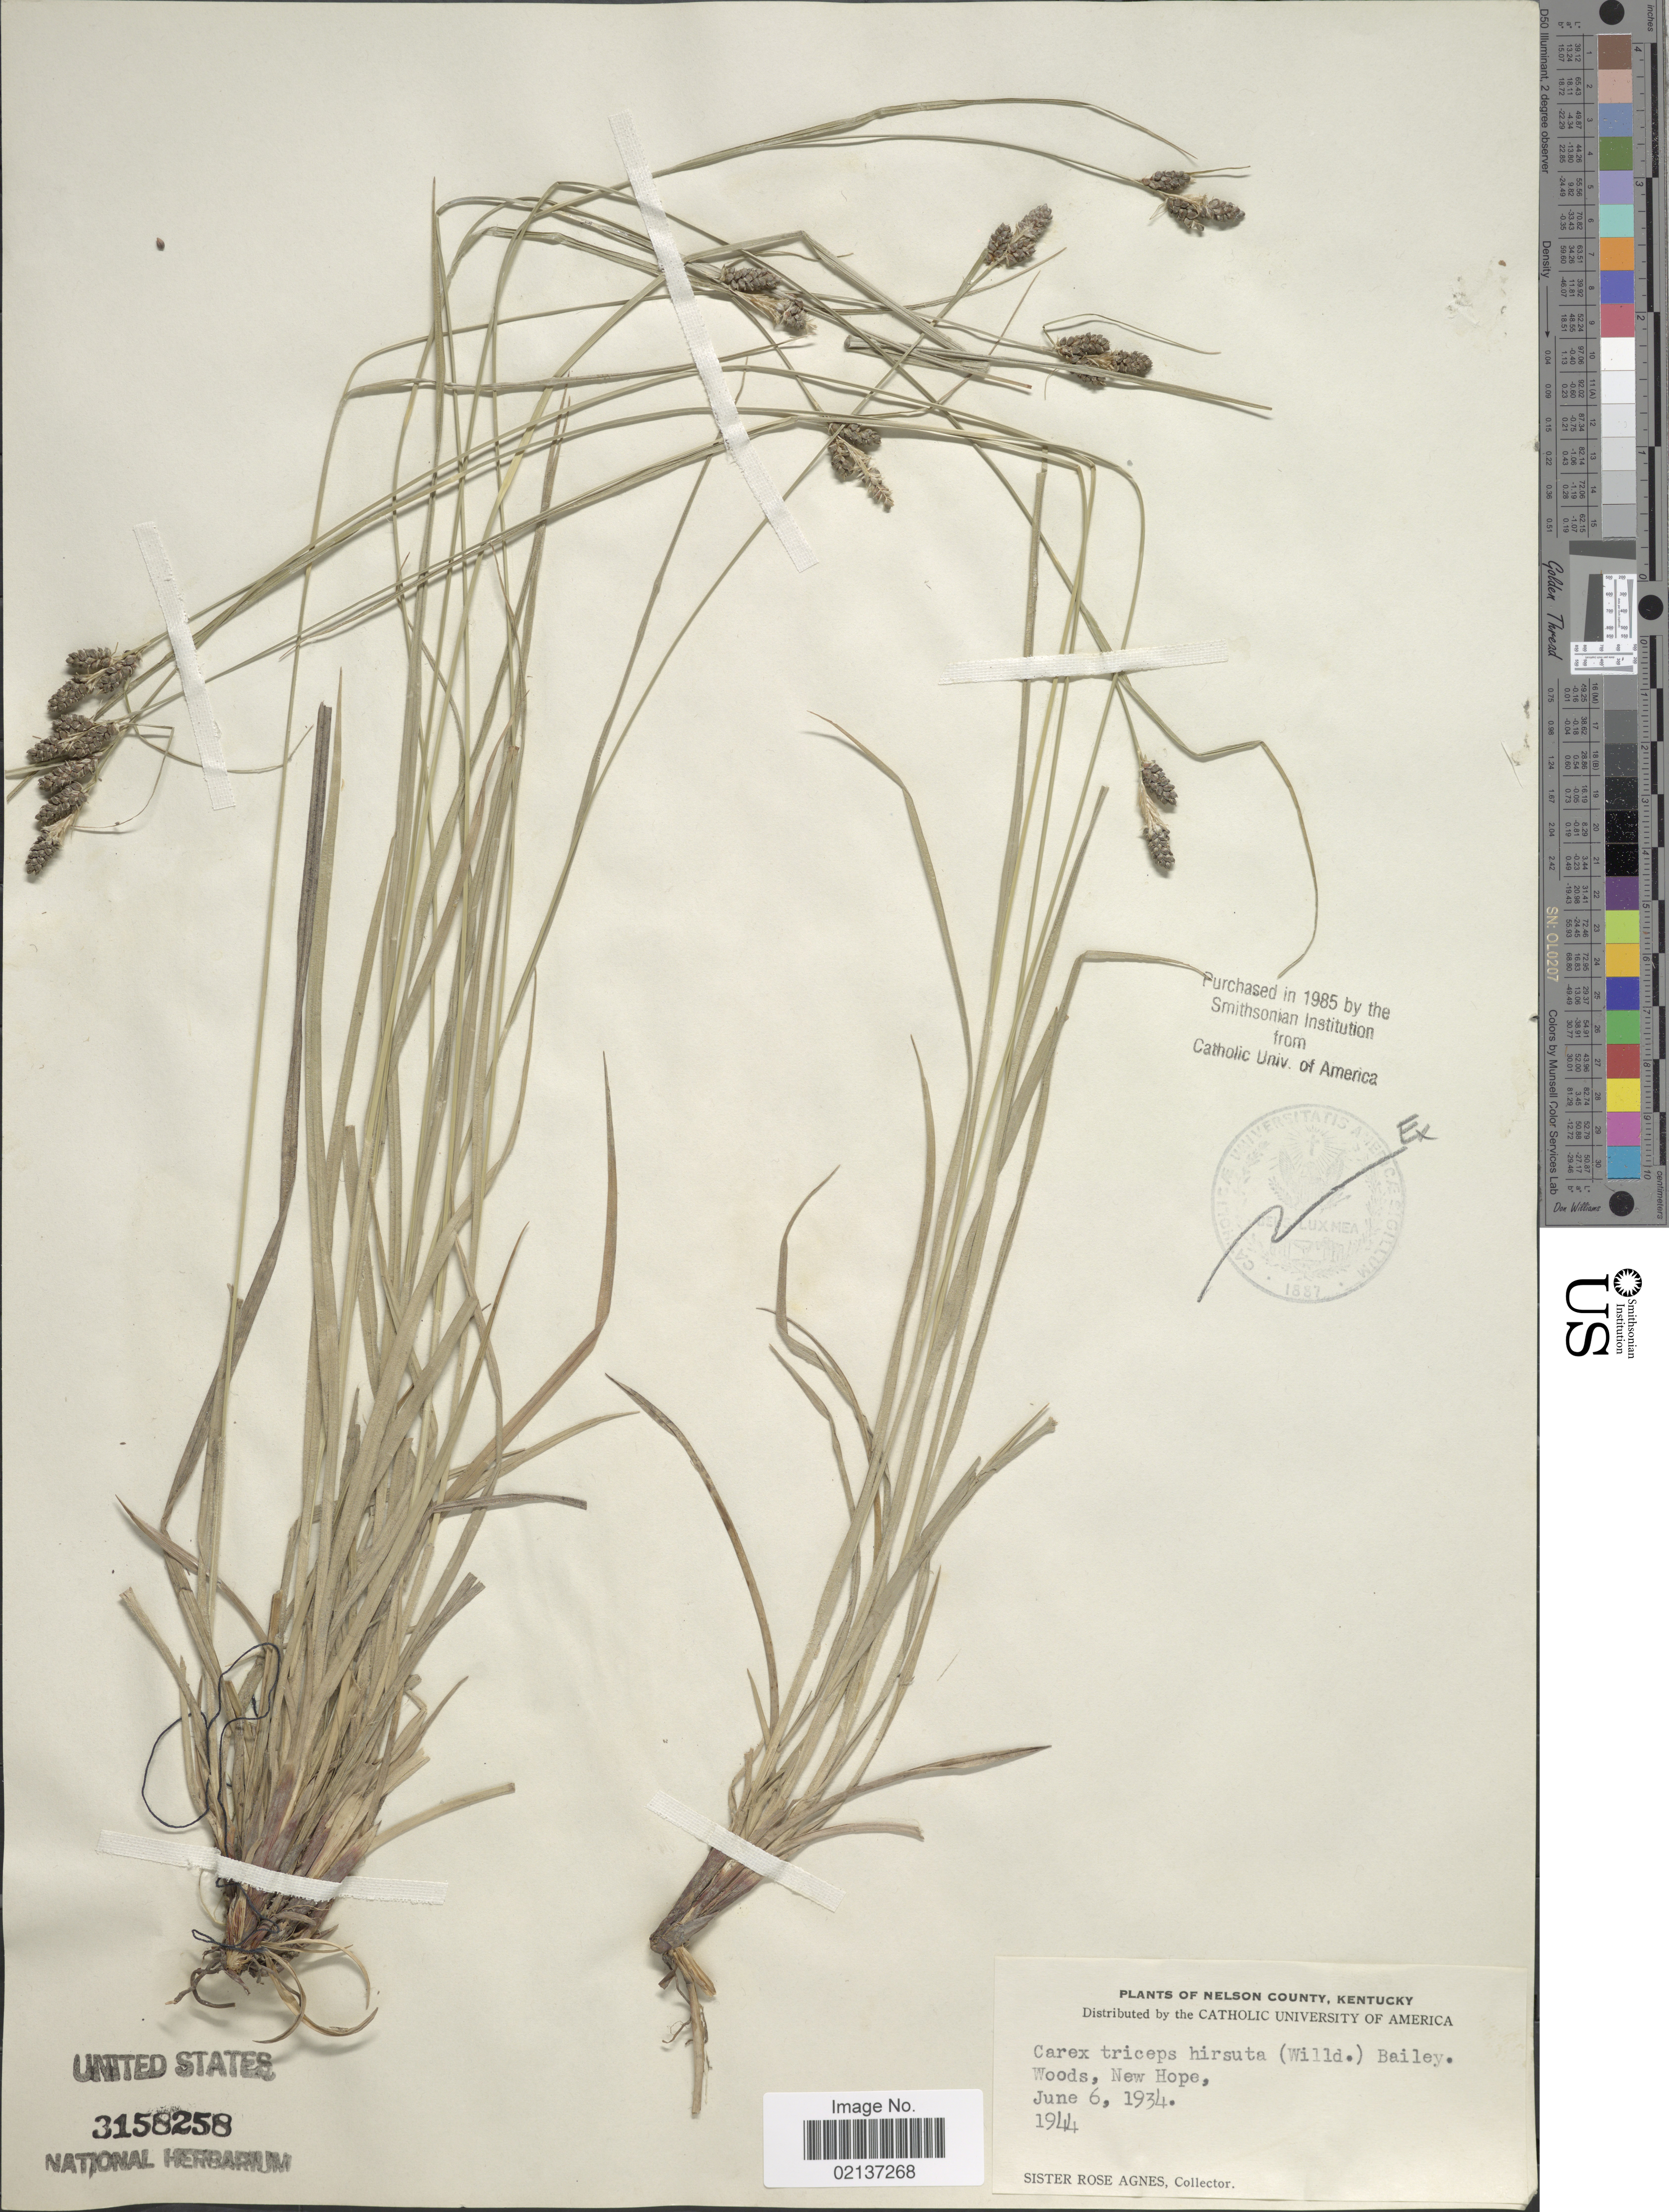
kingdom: Plantae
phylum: Tracheophyta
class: Liliopsida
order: Poales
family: Cyperaceae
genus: Carex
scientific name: Carex hirsutella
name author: Mack.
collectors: Sister Rose Agnes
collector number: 1944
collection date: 1934-06-06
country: United States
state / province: Kentucky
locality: Nelson County, Woods, New Hope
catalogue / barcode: US 3158258